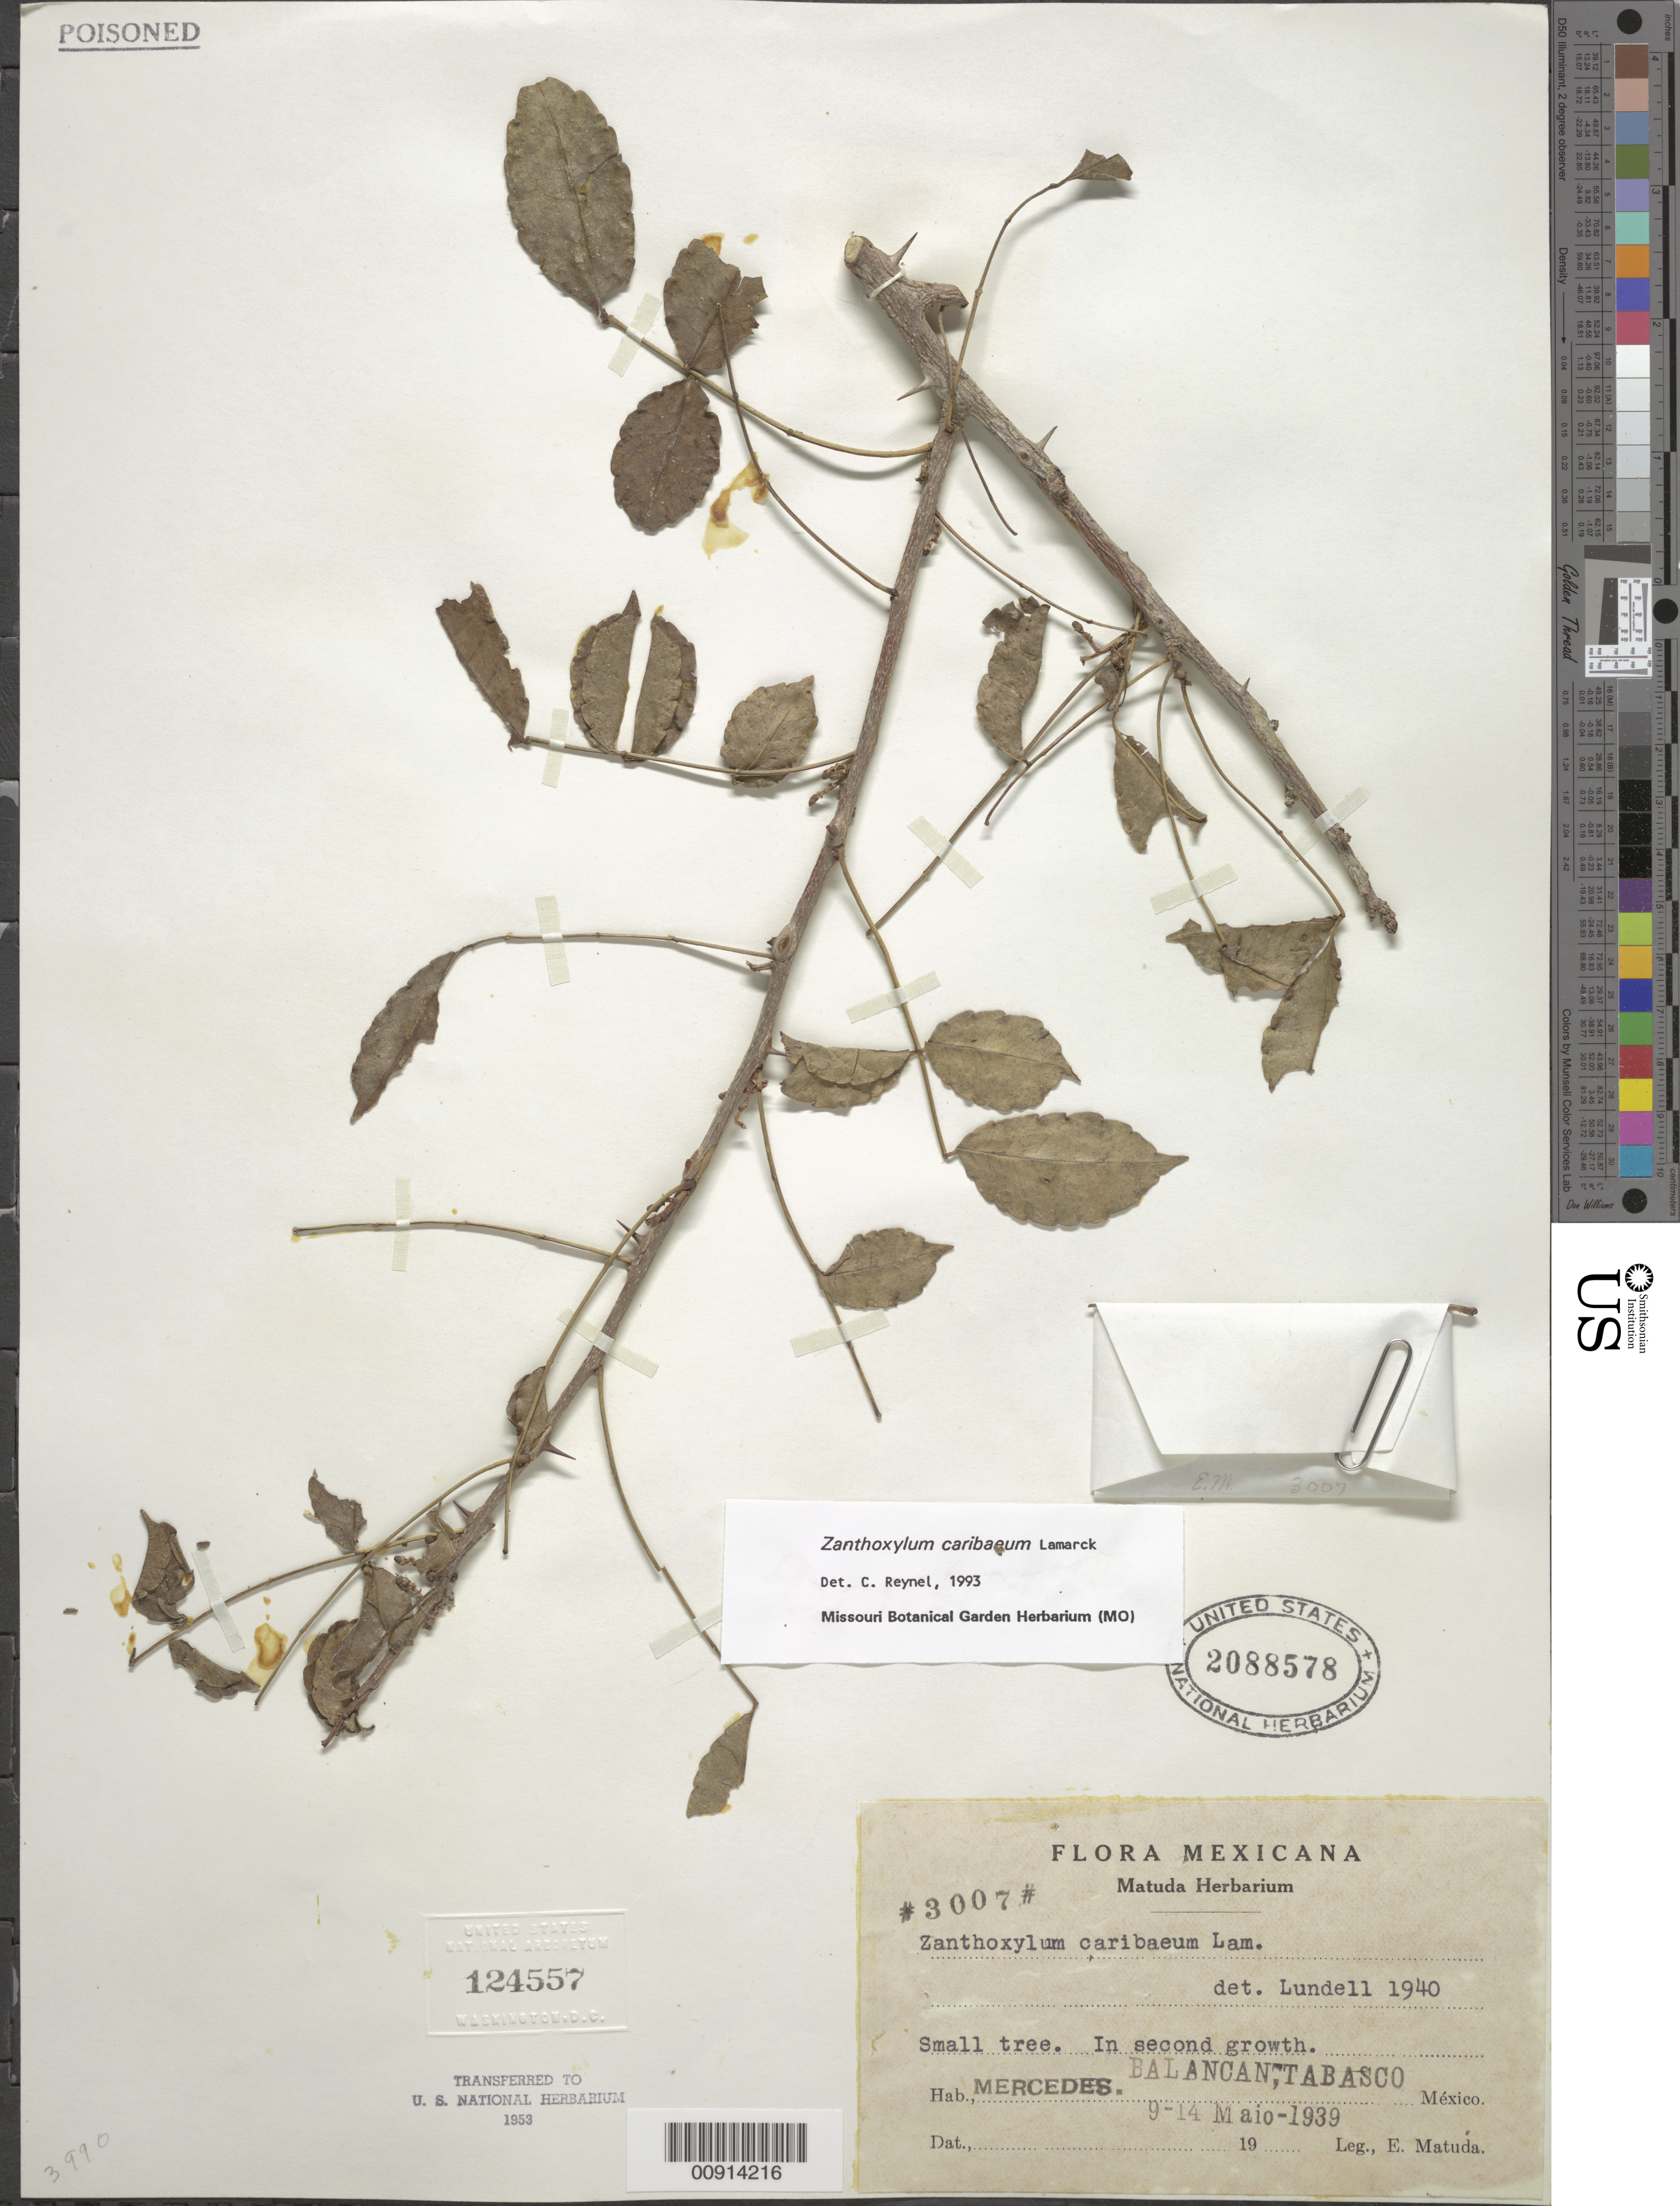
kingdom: Plantae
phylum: Tracheophyta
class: Magnoliopsida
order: Sapindales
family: Rutaceae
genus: Zanthoxylum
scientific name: Zanthoxylum caribaeum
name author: Lam.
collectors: E. Matuda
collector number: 3007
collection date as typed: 09 May 1939 to 14 May 1939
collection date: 1939-05-09/1939-05-14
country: Mexico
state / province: Tabasco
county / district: Balancán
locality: Mercedes, Balancán, Tabasco.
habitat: In second growth.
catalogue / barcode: US 2088578